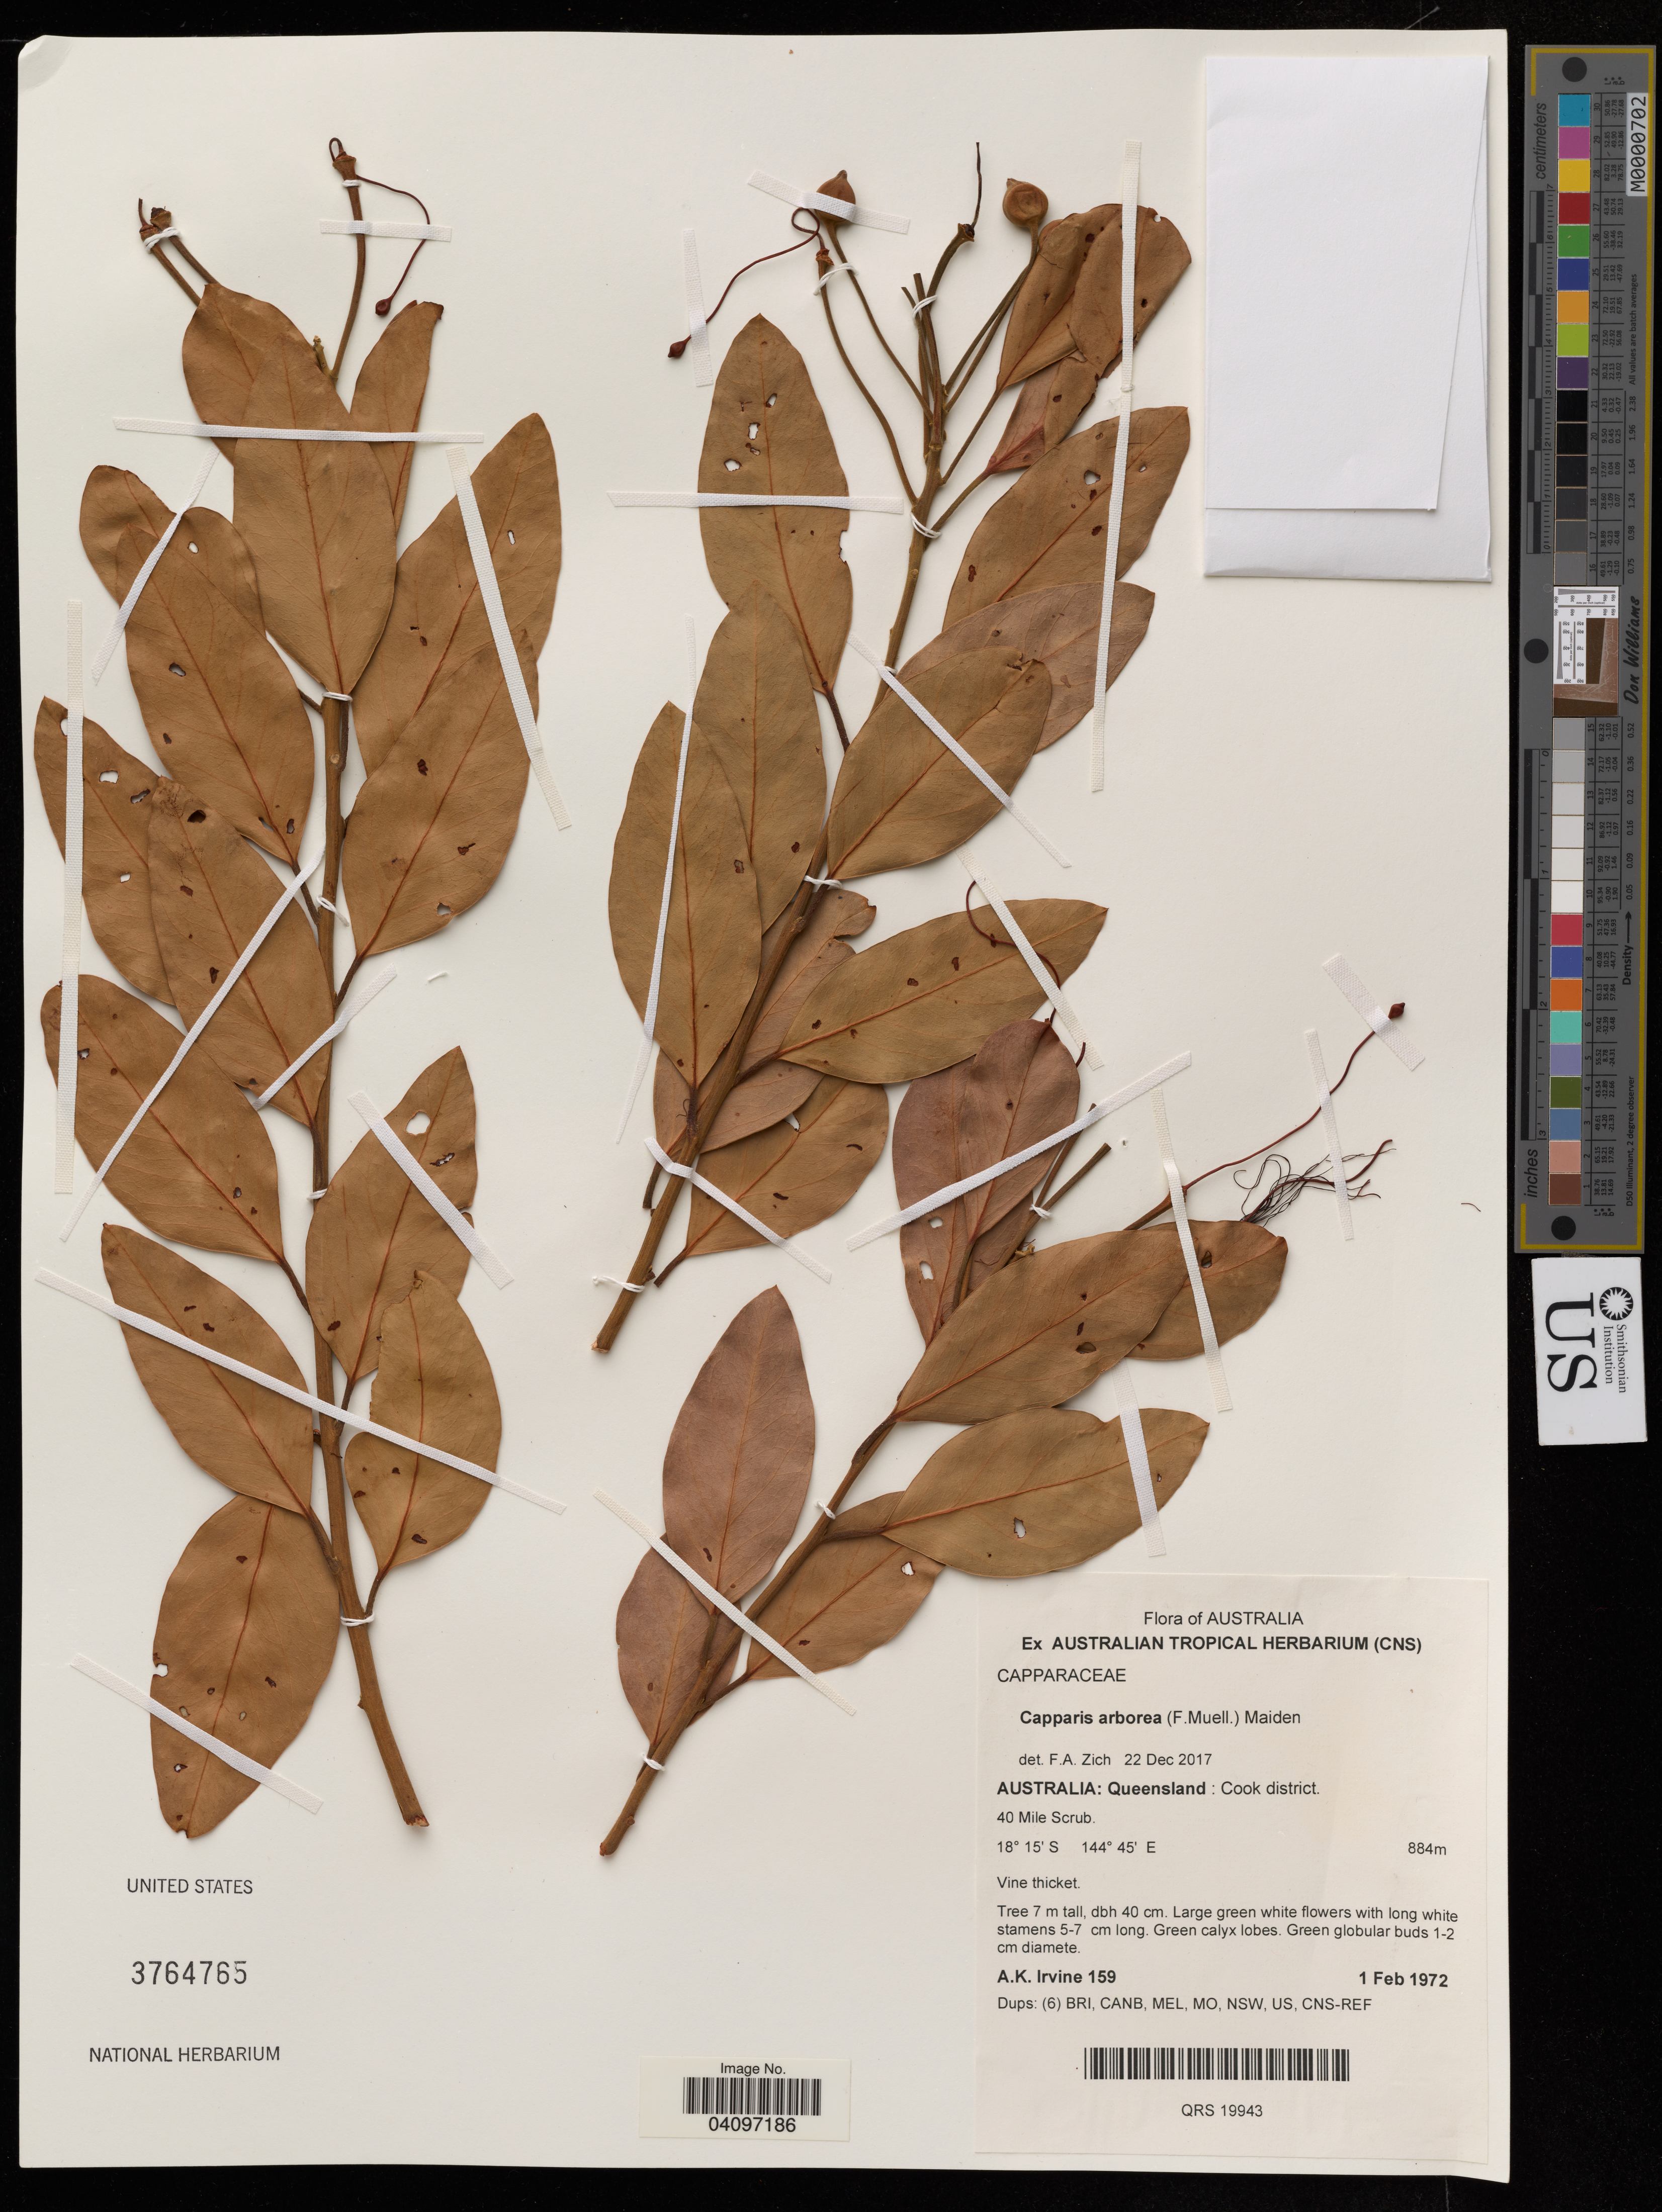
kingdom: Plantae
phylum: Tracheophyta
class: Magnoliopsida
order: Brassicales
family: Capparaceae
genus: Capparis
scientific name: Capparis arborea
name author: Maiden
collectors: A. K. Irvine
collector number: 159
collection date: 1972-01-01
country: Australia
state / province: Queensland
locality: Cook District. 40 Mile Scrub.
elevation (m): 884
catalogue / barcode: US 3764765